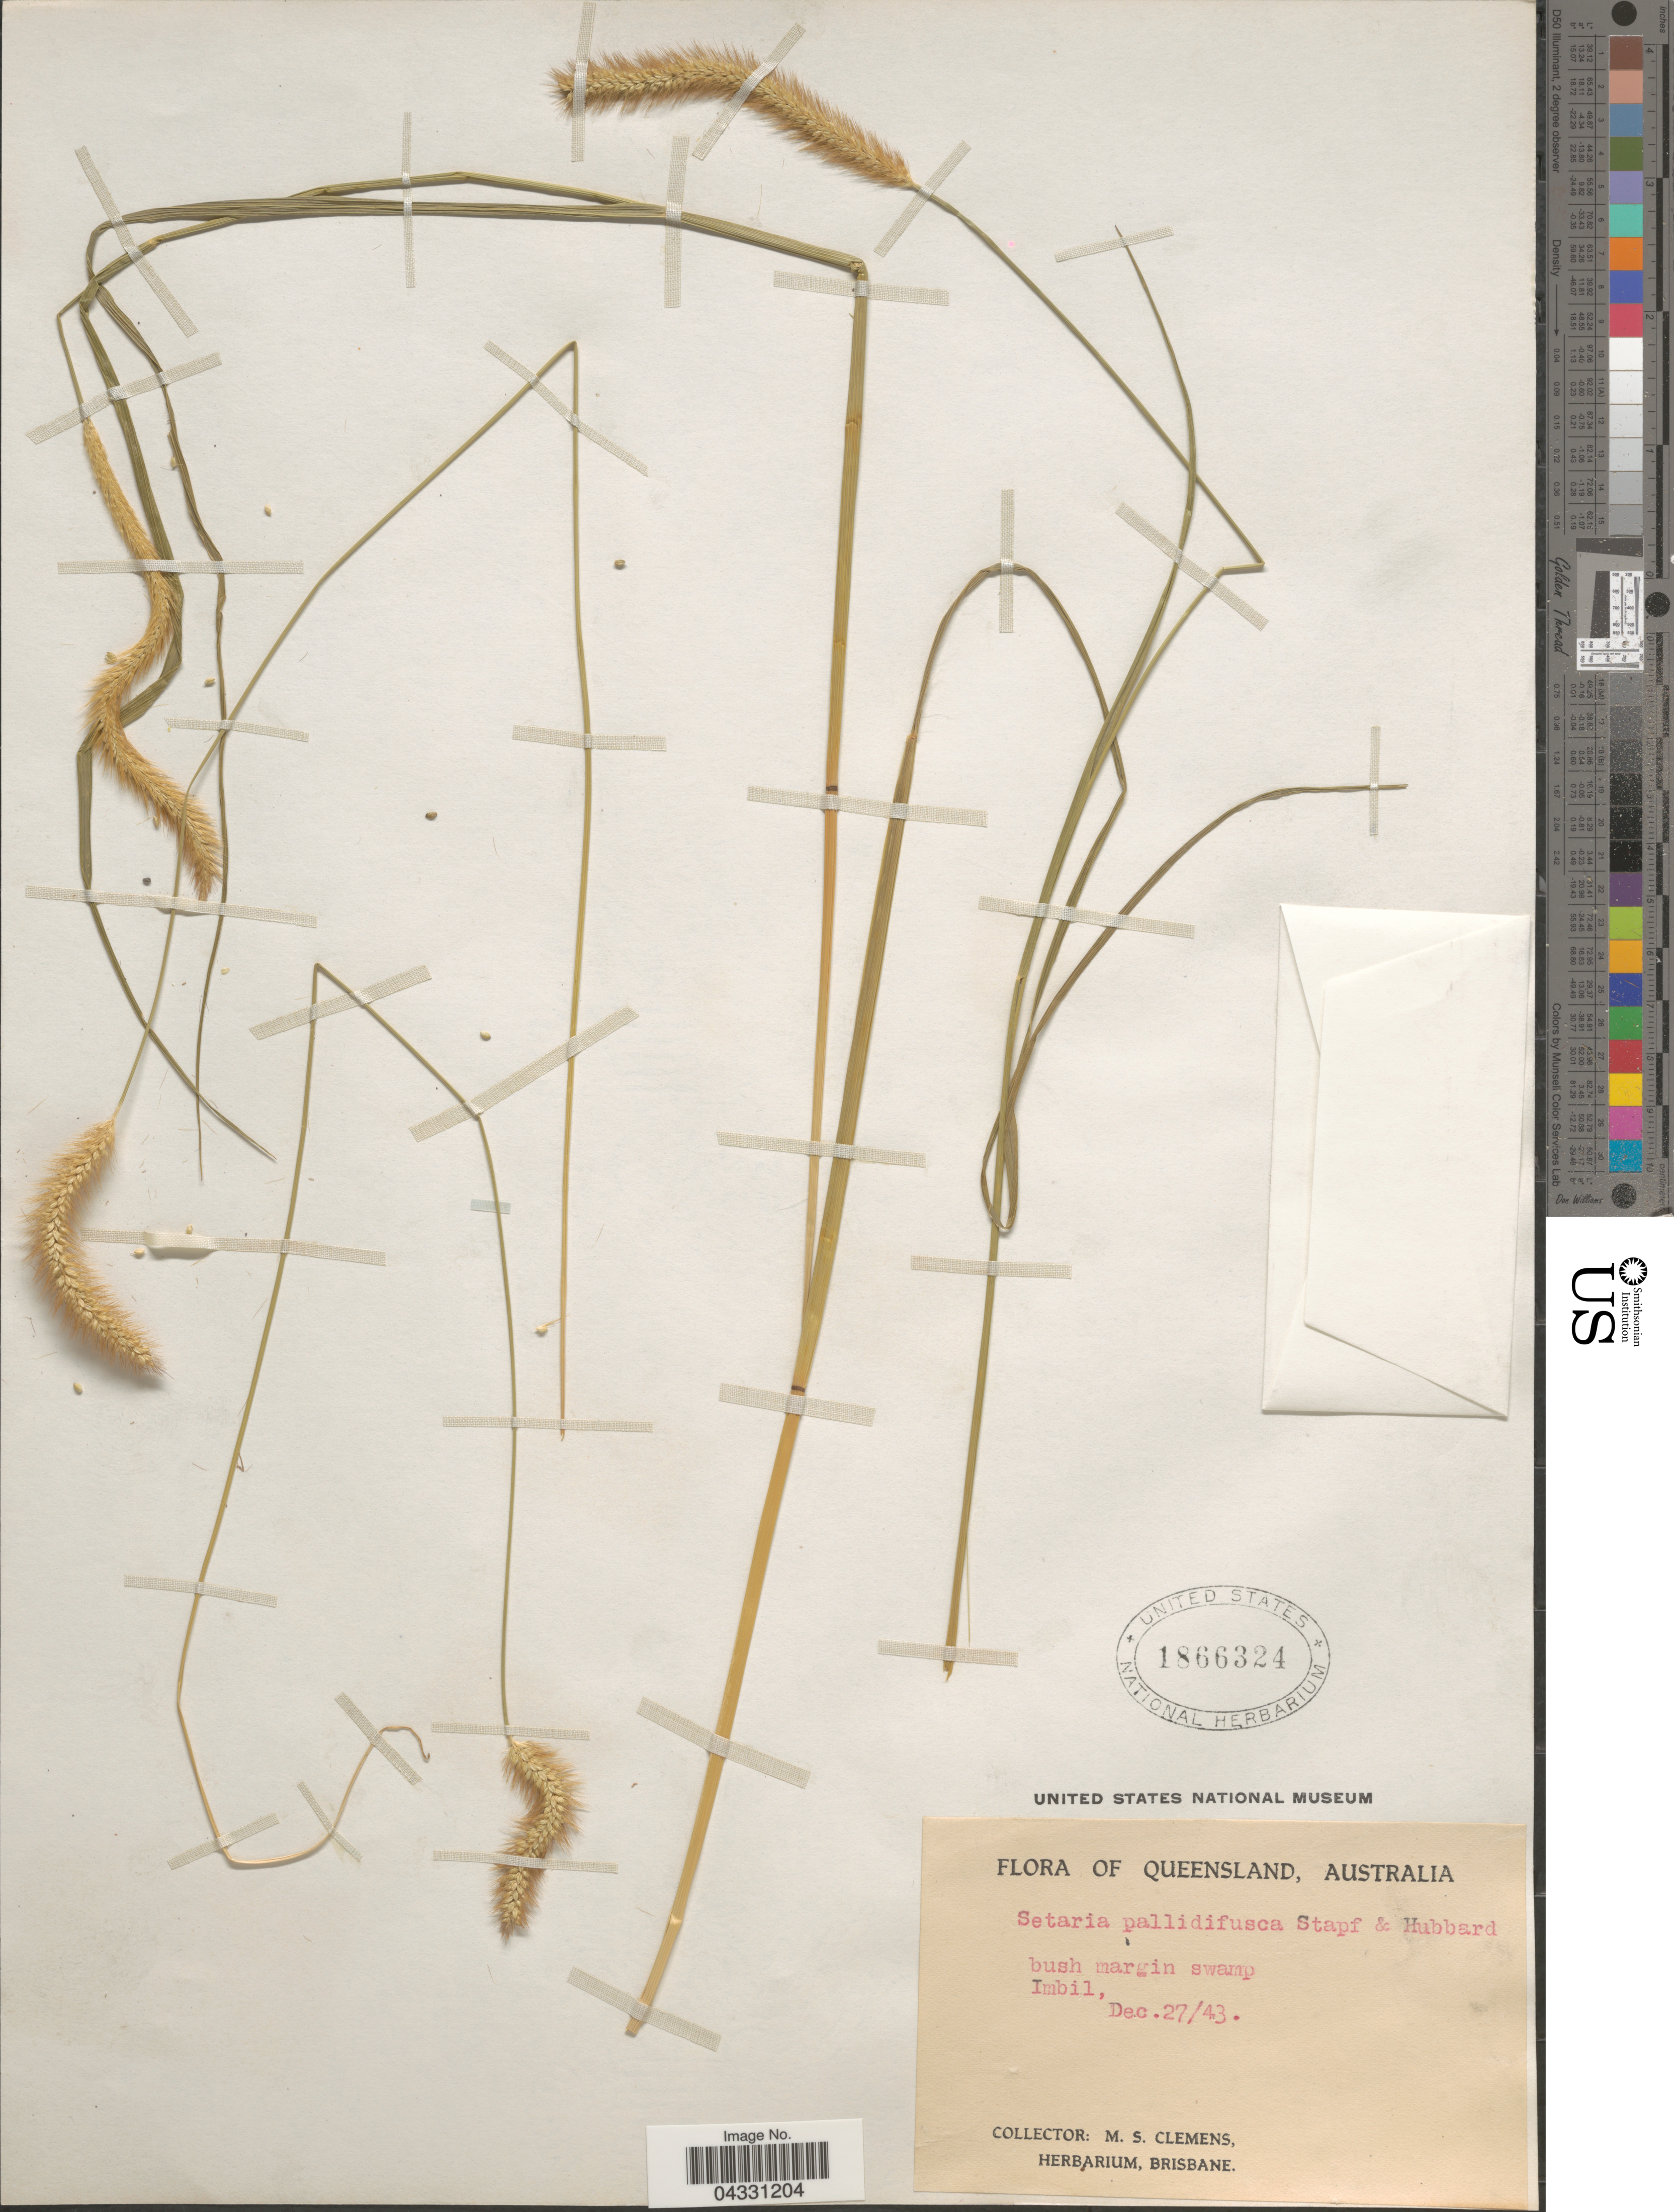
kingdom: Plantae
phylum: Tracheophyta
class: Liliopsida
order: Poales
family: Poaceae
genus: Setaria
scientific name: Setaria pallide-fusca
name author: (Schumach.) Stapf & C.E. Hubb.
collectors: M. S. Clemens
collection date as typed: Transcribed d/m/y: 27/12/43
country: Australia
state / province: Queensland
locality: Imbil.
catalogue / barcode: US 1866324